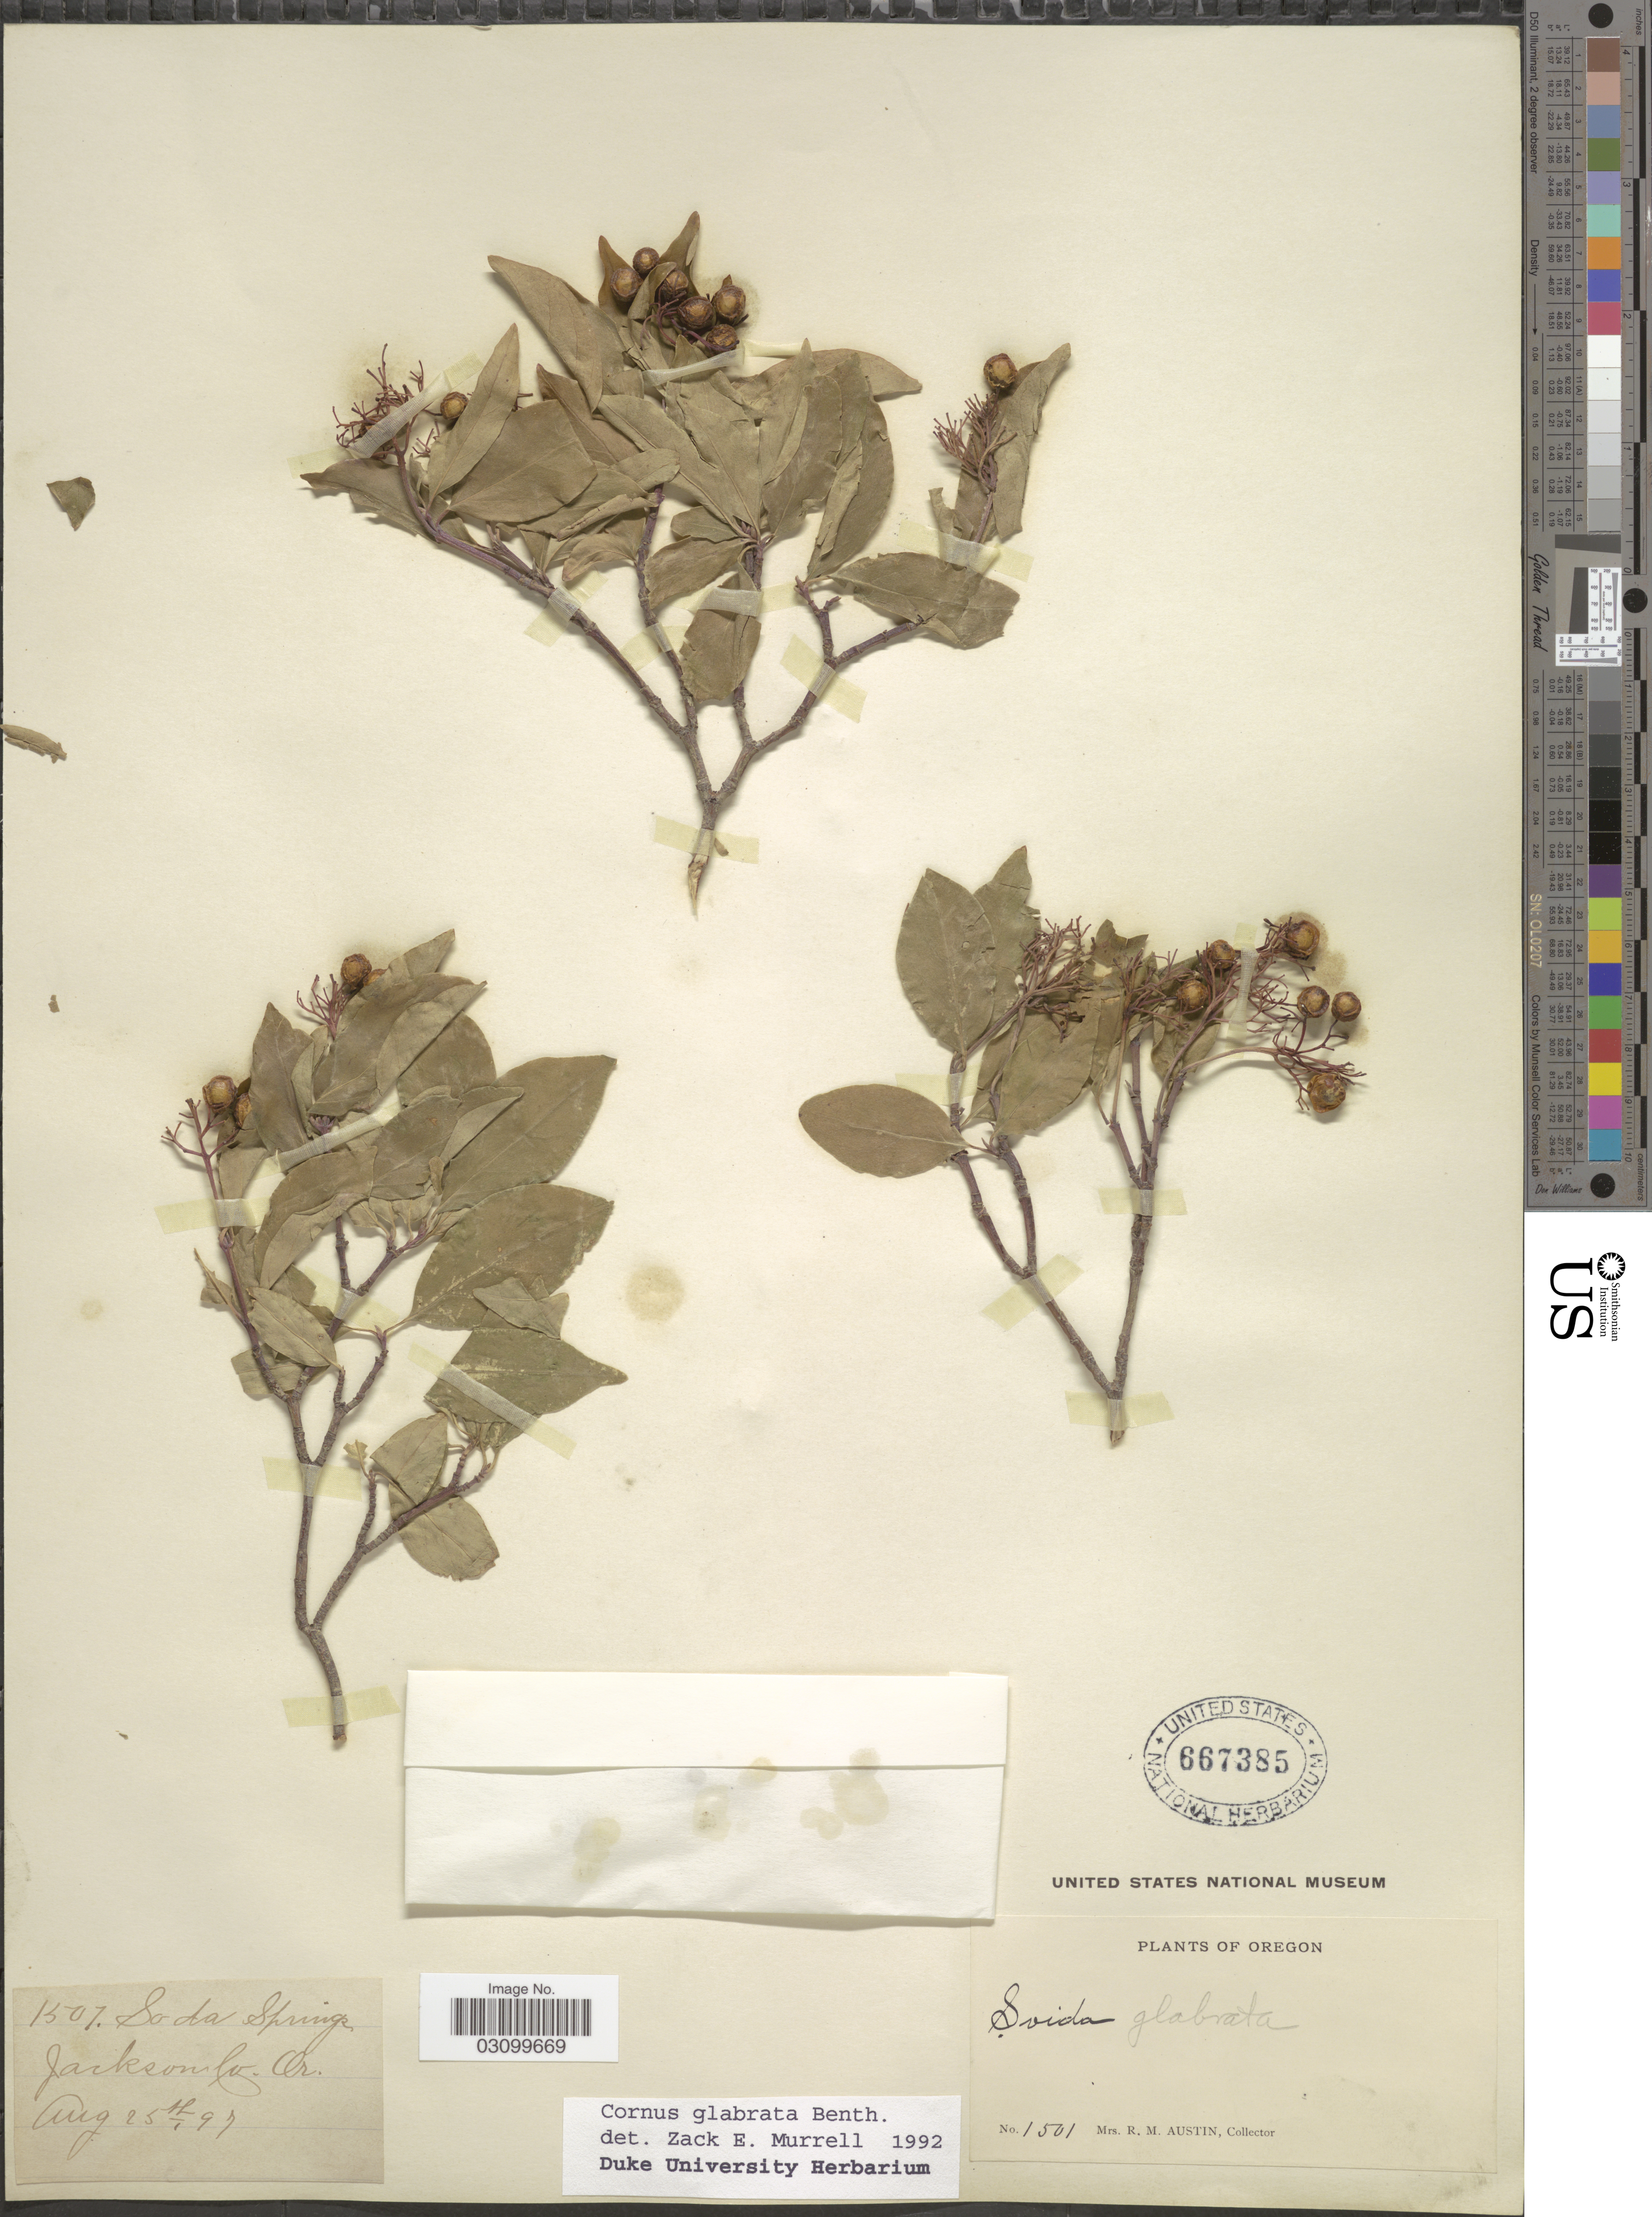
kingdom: Plantae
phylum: Tracheophyta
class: Magnoliopsida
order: Cornales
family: Cornaceae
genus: Cornus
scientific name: Cornus glabrata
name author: Benth.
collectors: R. Austin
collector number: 1501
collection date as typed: Transcribed d/m/y: 25/8/97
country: United States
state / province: Oregon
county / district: Jackson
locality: Soda Springs, Jackson Co.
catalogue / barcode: US 667385